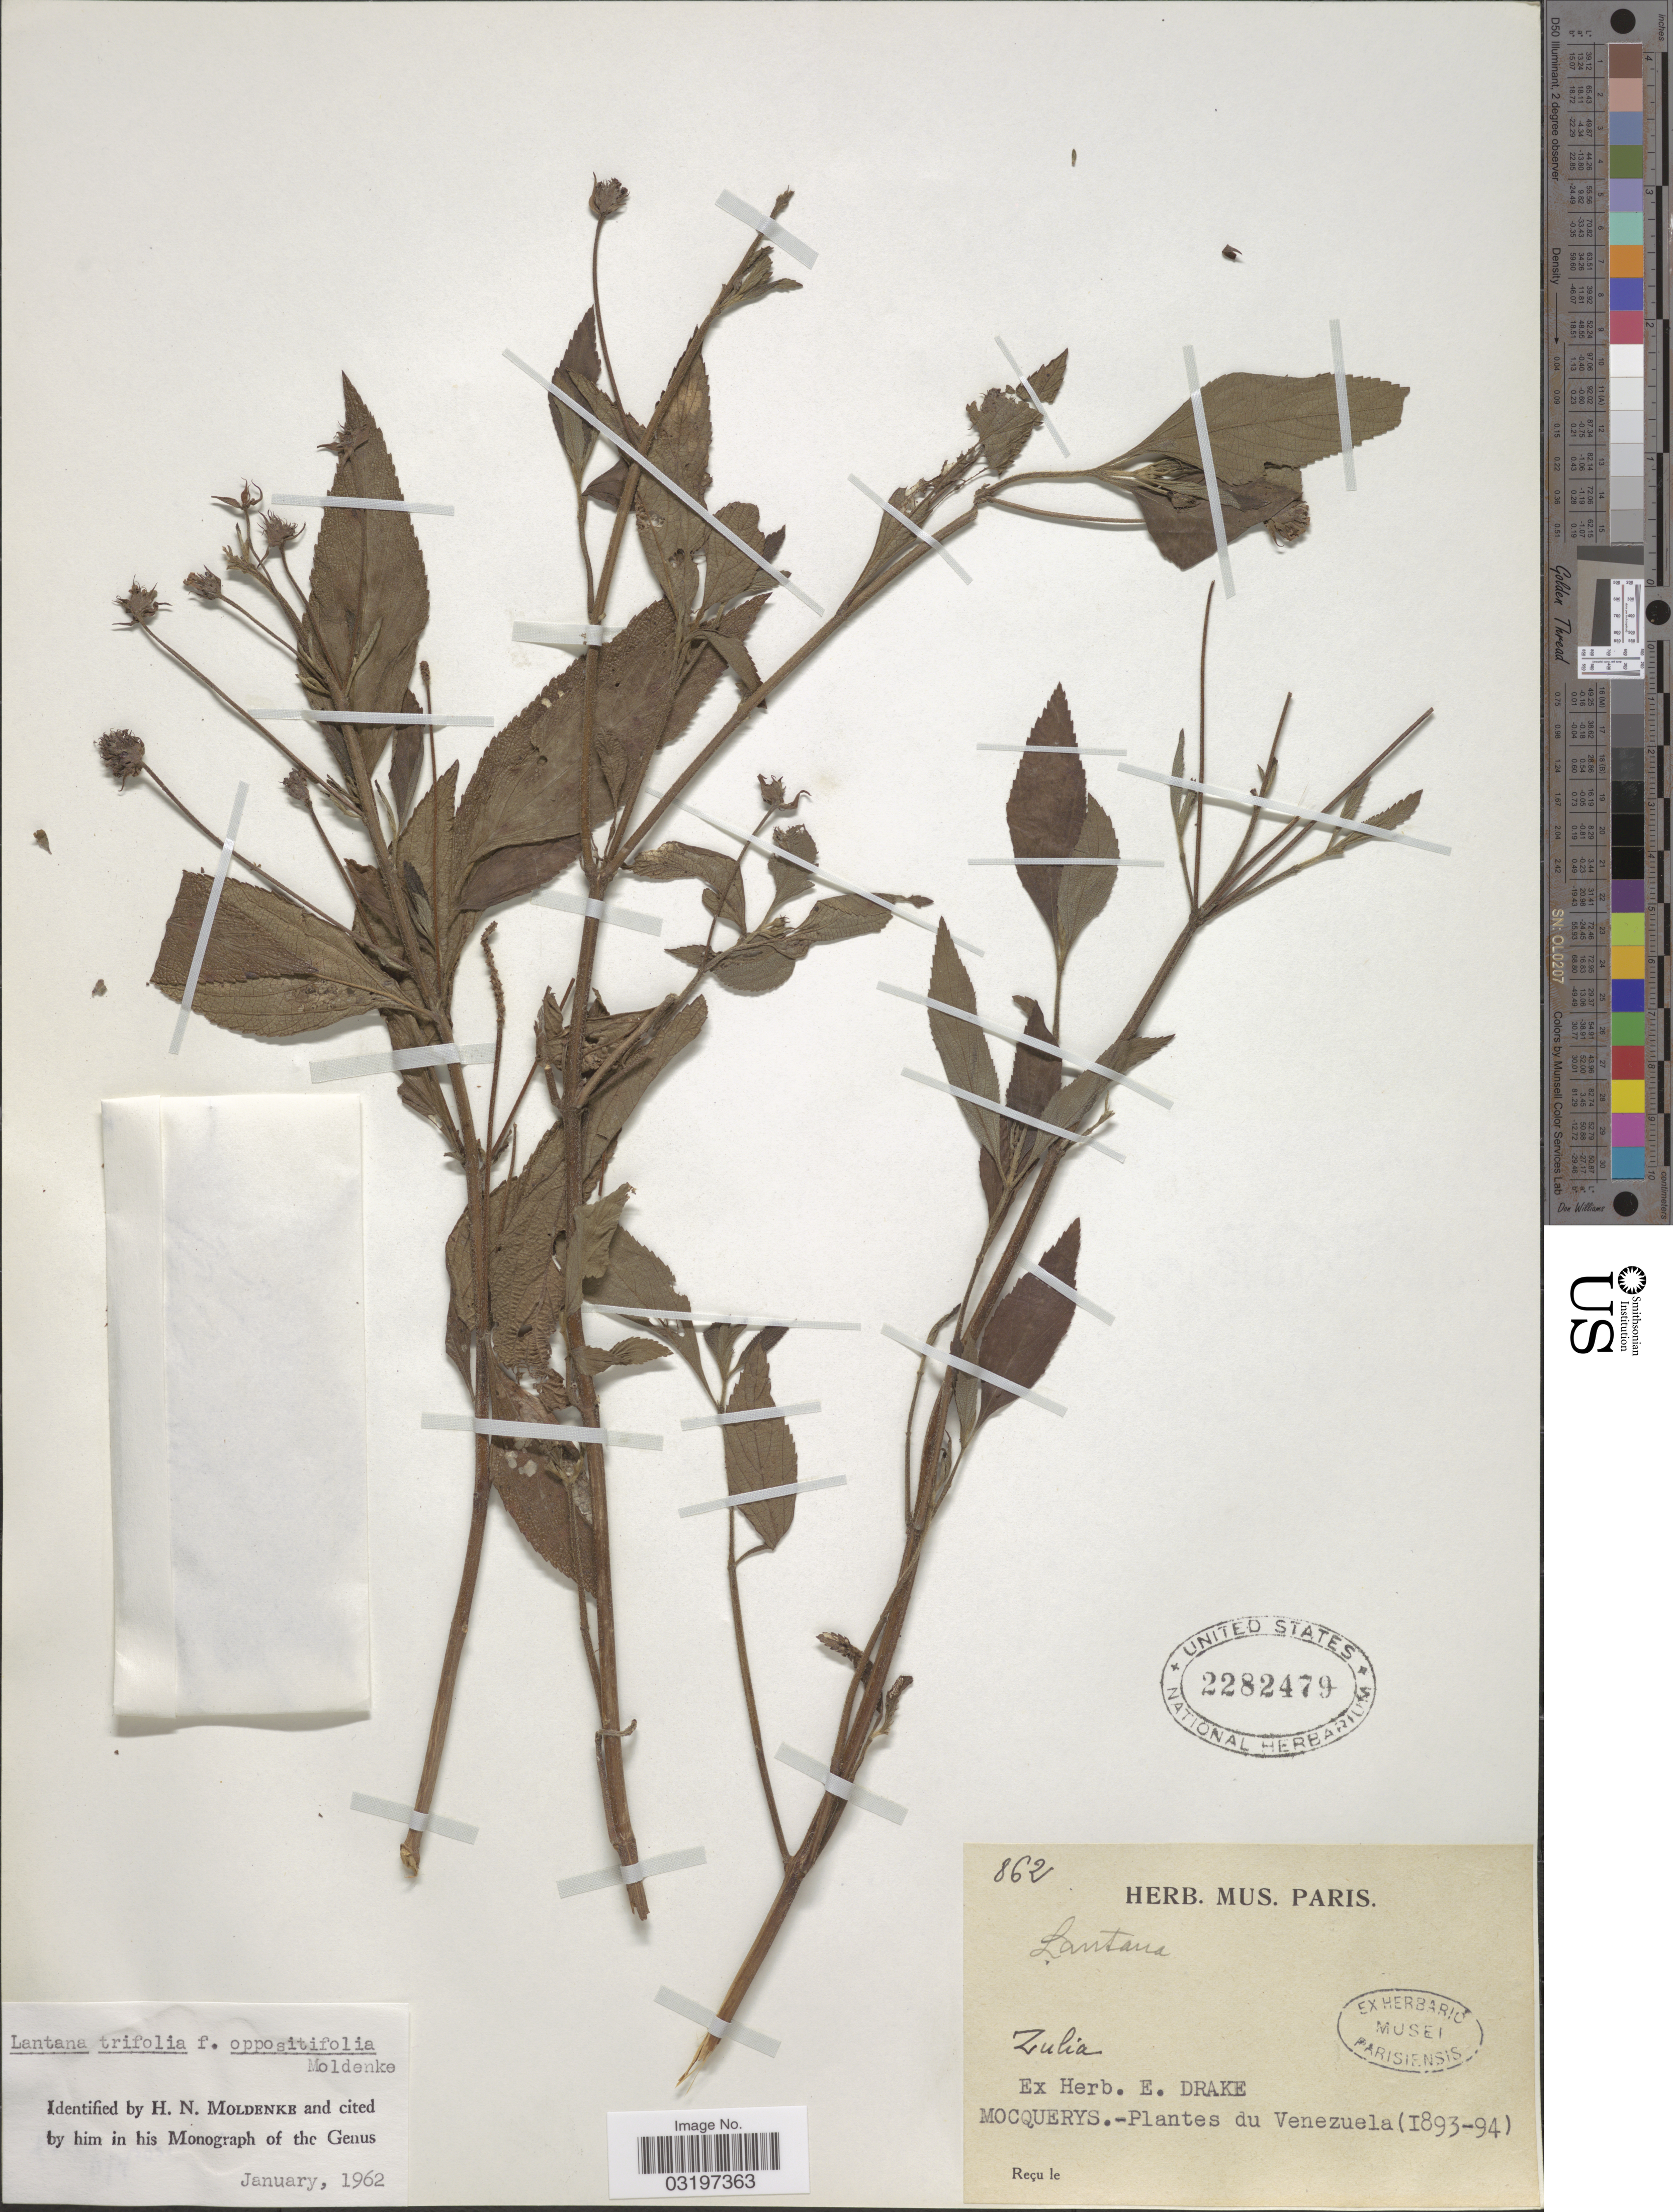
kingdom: Plantae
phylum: Tracheophyta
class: Magnoliopsida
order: Lamiales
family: Verbenaceae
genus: Lantana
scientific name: Lantana trifolia f. oppositifolia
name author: Moldenke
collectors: A. Mocquerys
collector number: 862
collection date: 1893/1894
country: Venezuela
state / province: Zulia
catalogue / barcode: US 2282479